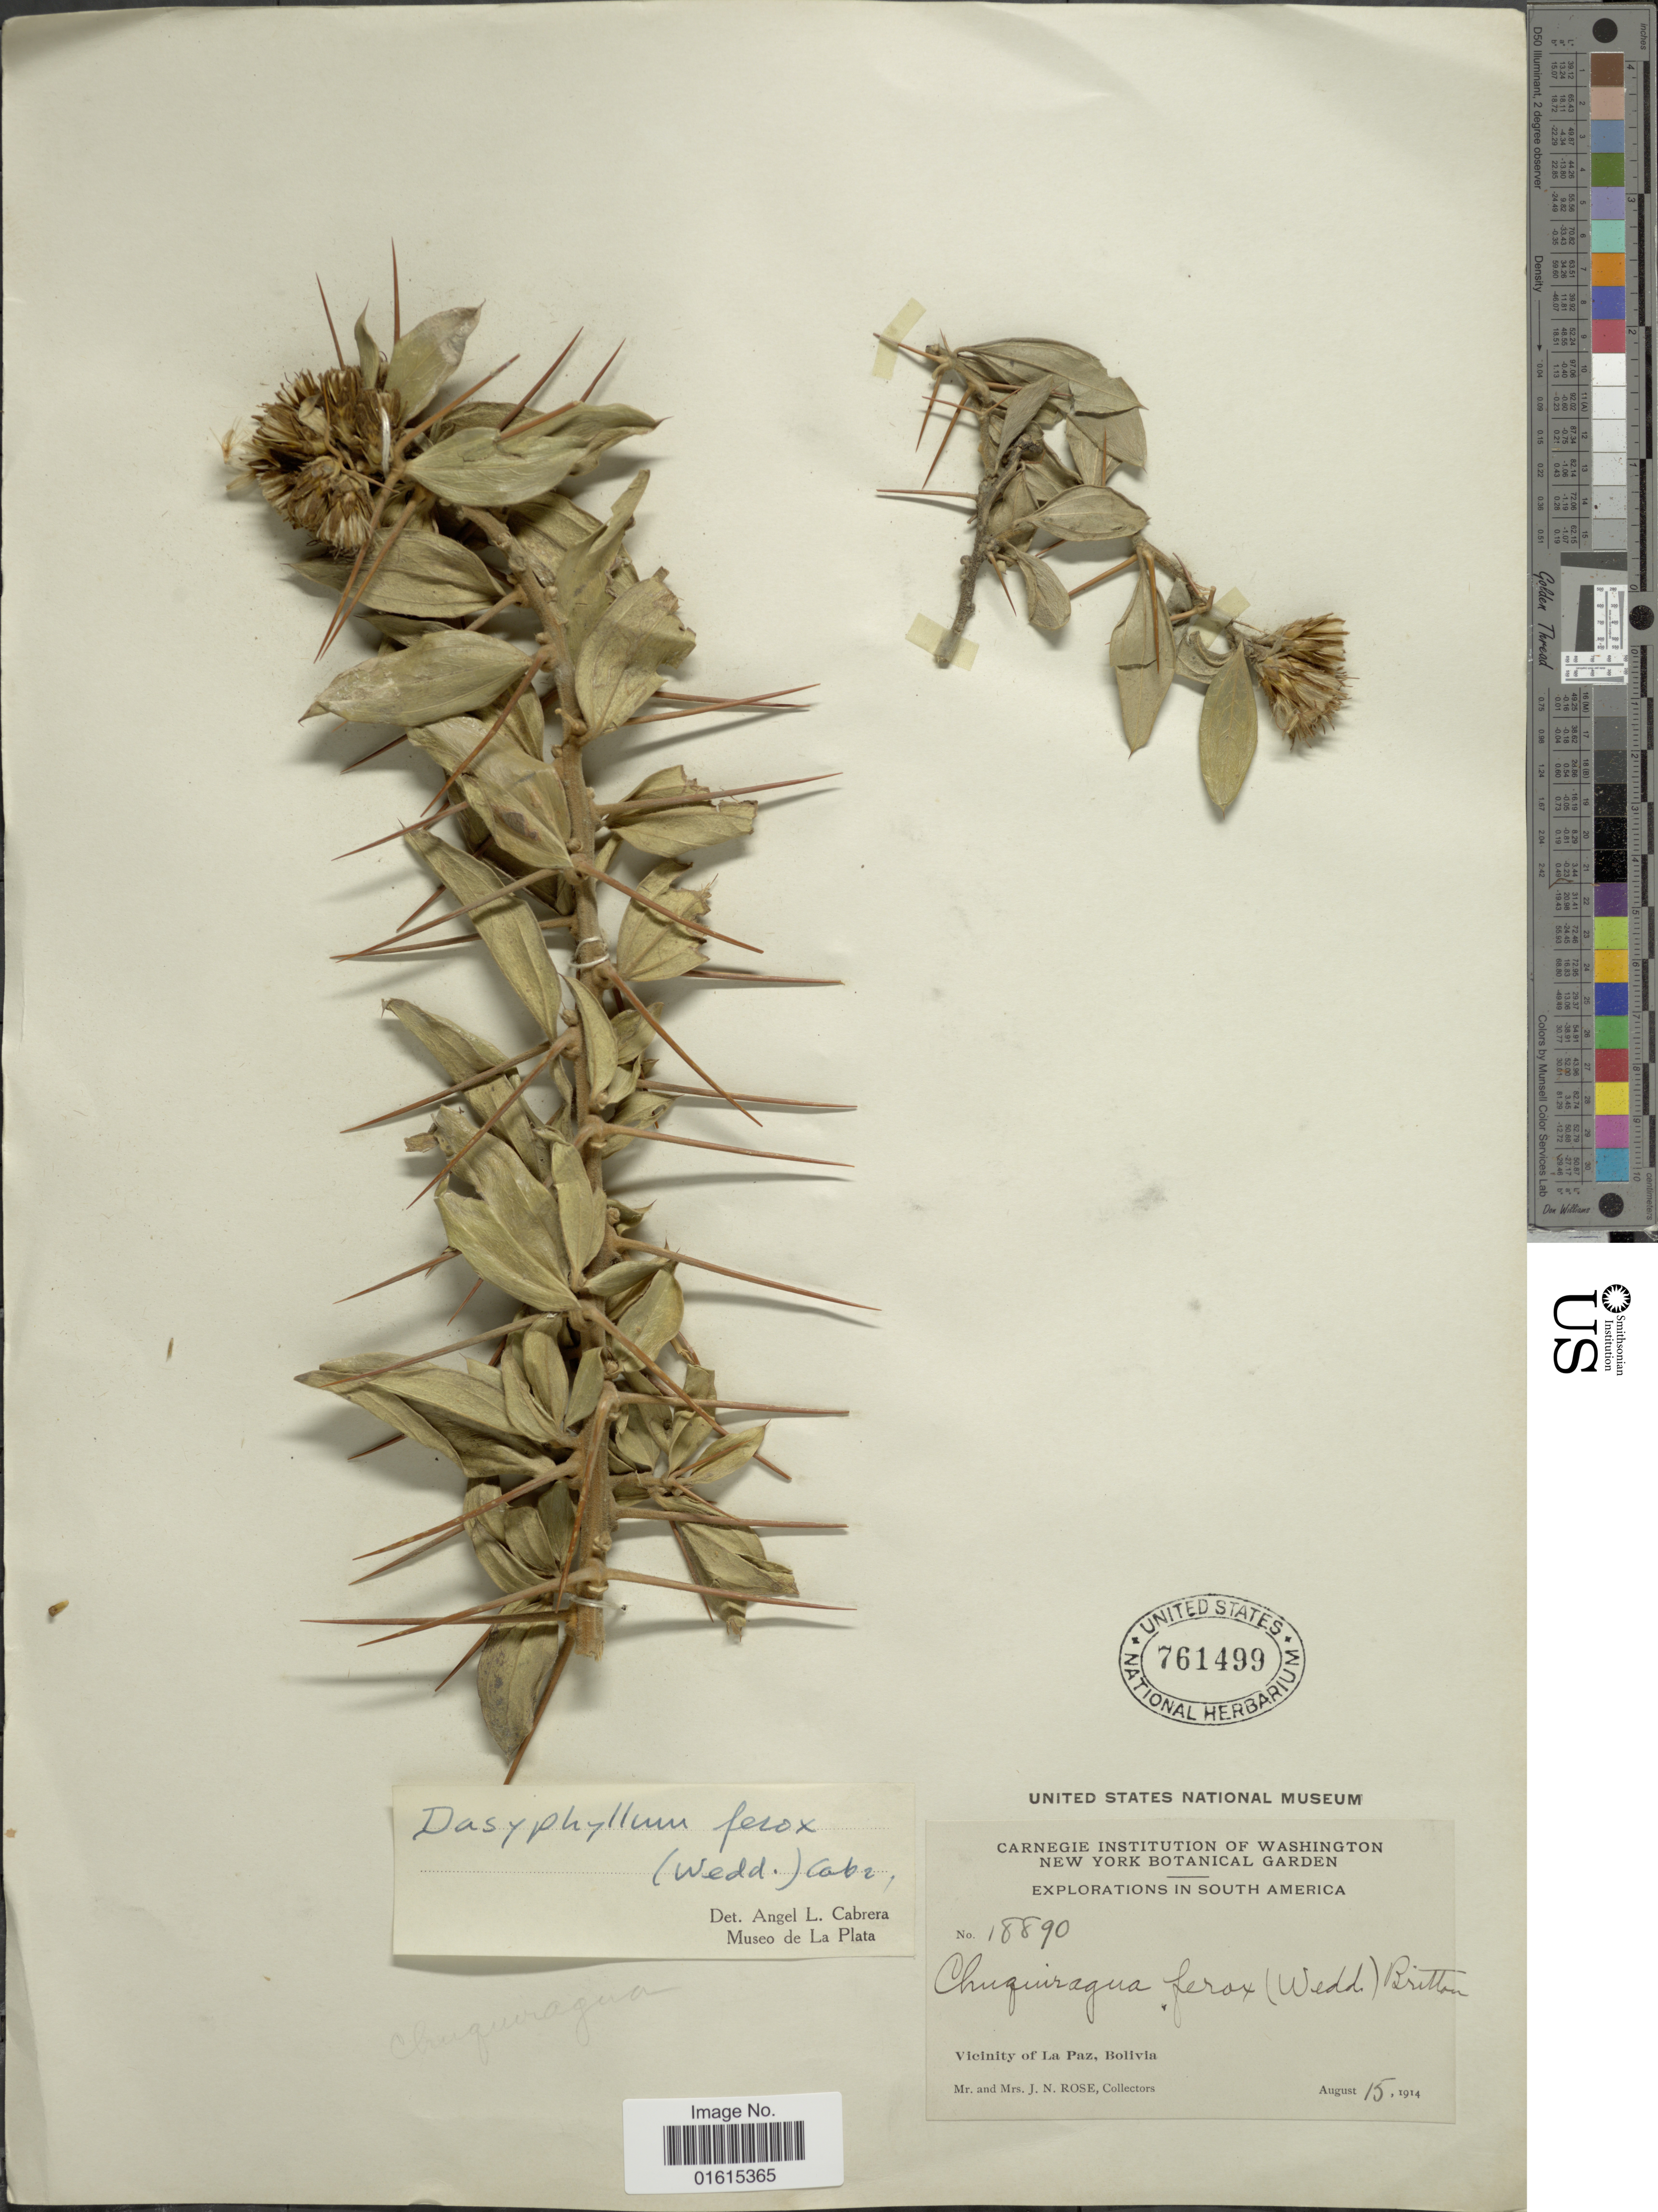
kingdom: Plantae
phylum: Tracheophyta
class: Magnoliopsida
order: Asterales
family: Asteraceae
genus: Dasyphyllum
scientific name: Dasyphyllum ferox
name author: (Wedd.) Cabrera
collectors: J. N. Rose & L. B. Rose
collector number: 18890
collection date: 1914-08-15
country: Bolivia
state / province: La Paz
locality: South America, Vicinity of La Paz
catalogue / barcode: US 761499